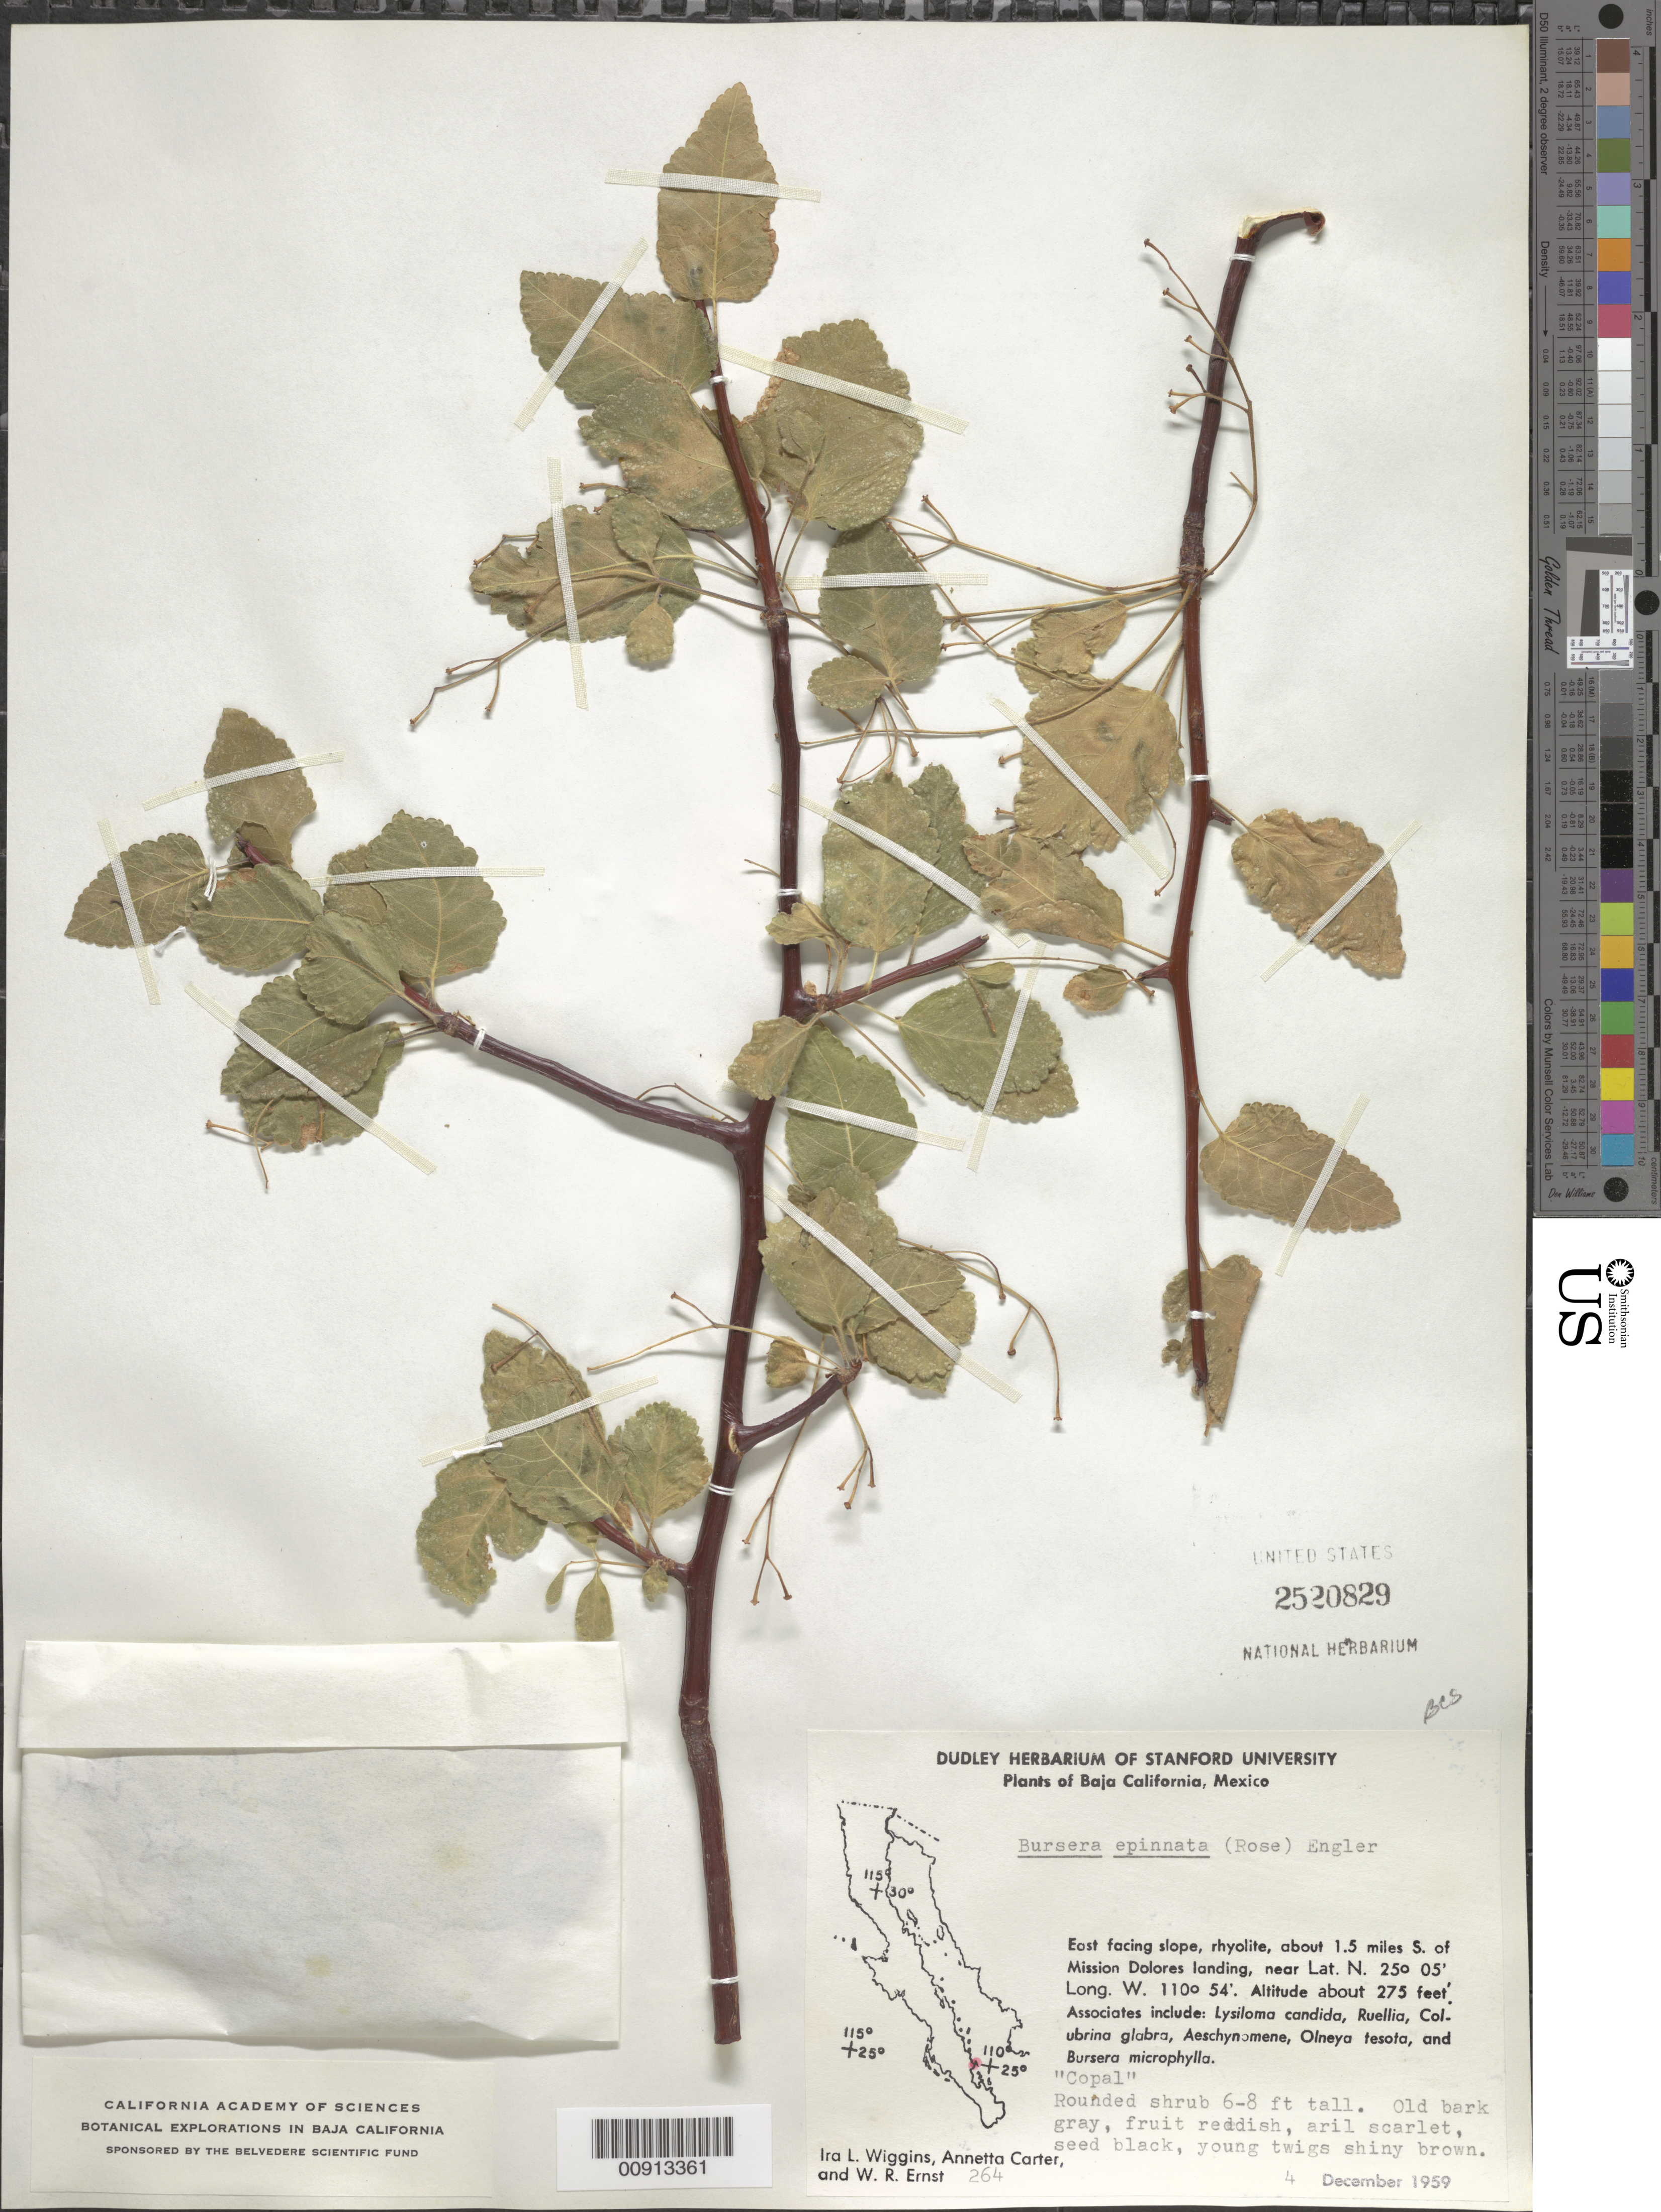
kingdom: Plantae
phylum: Tracheophyta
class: Magnoliopsida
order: Sapindales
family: Burseraceae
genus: Bursera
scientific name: Bursera epinnata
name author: (Rose) Engl.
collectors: I. L. Wiggins, A. Carter & W. R. Ernst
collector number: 264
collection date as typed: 04 Dec 1959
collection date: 1959-12-04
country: Mexico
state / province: Baja California Sur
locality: East facing slope, rhyolite, about 1.5 miles S. of Mission Dolores landing. Baja California Sur.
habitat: Associates include: Lysiloma candida, Ruellia, Colubrina glabra, Aeschynomene, Olneya tesota, and Bursera microphylla.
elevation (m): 84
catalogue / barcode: US 2520829